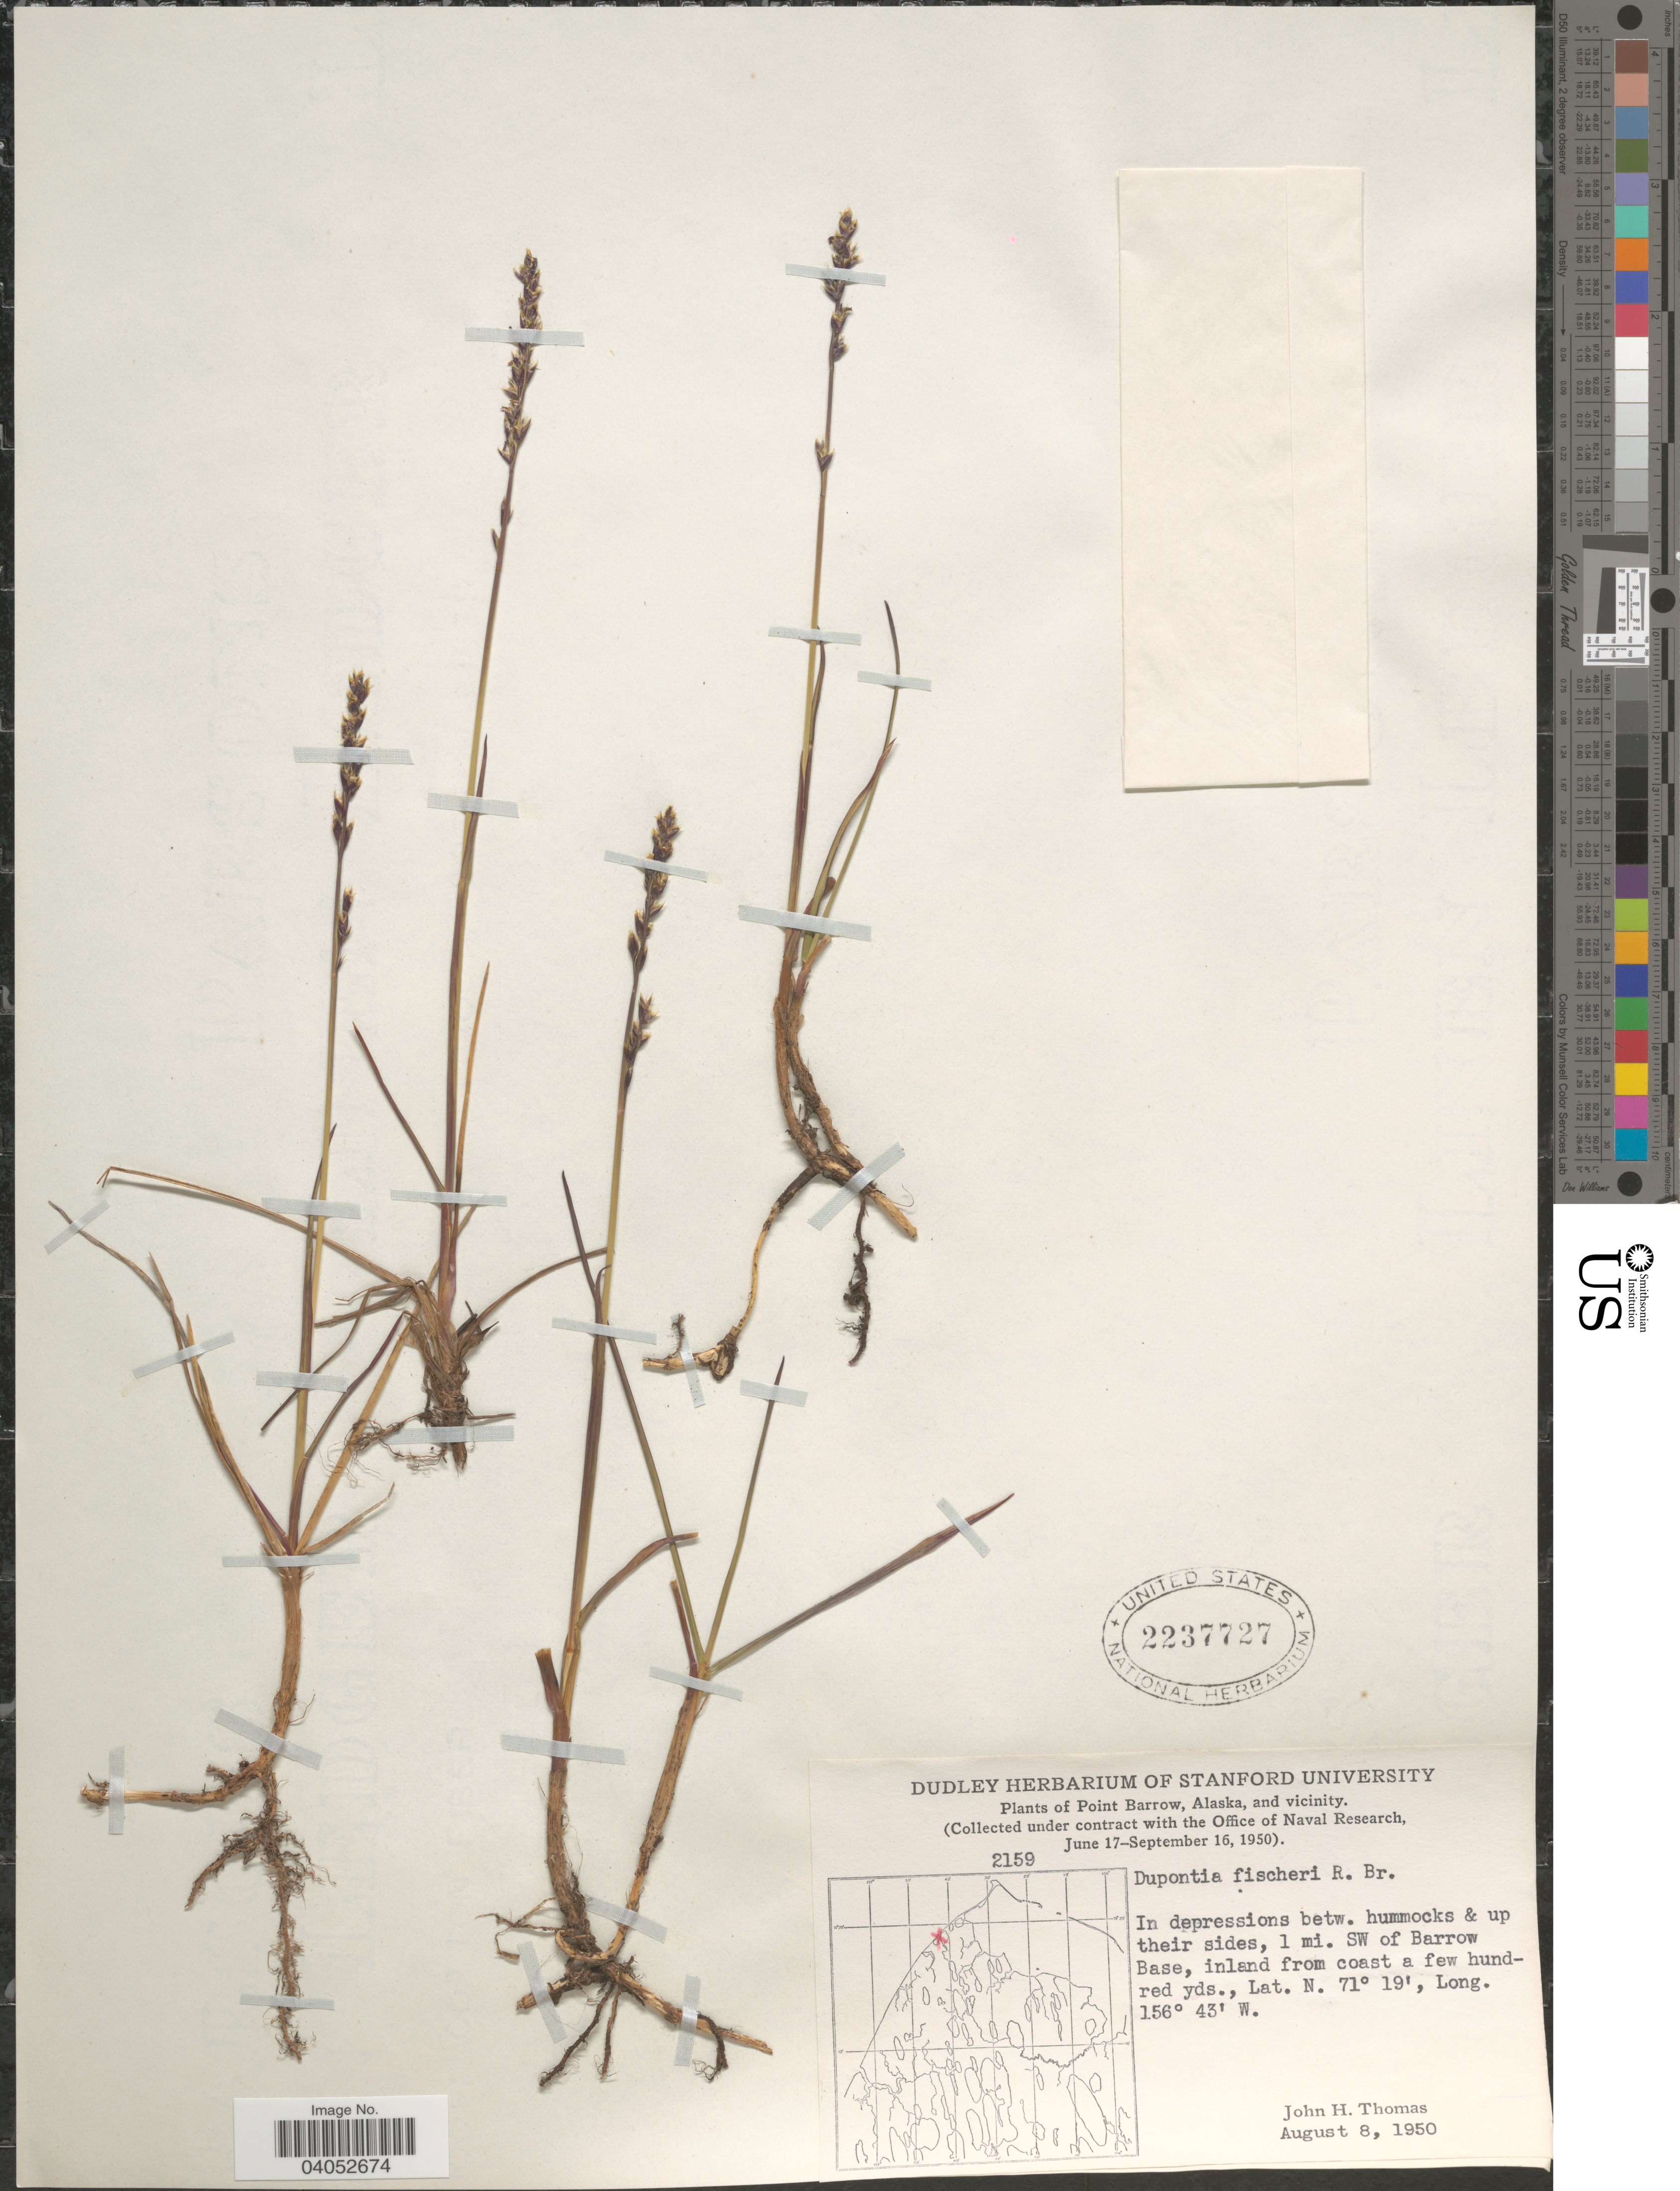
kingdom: Plantae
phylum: Tracheophyta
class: Liliopsida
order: Poales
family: Poaceae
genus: Dupontia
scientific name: Dupontia micrantha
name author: Holm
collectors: J. H. Thomas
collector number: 2159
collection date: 1950-08-08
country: United States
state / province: Alaska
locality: Point Barrow and vicinity. 1 mi. SW of Barrow Base, inland from coast a few hundred yds.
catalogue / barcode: US 2237727